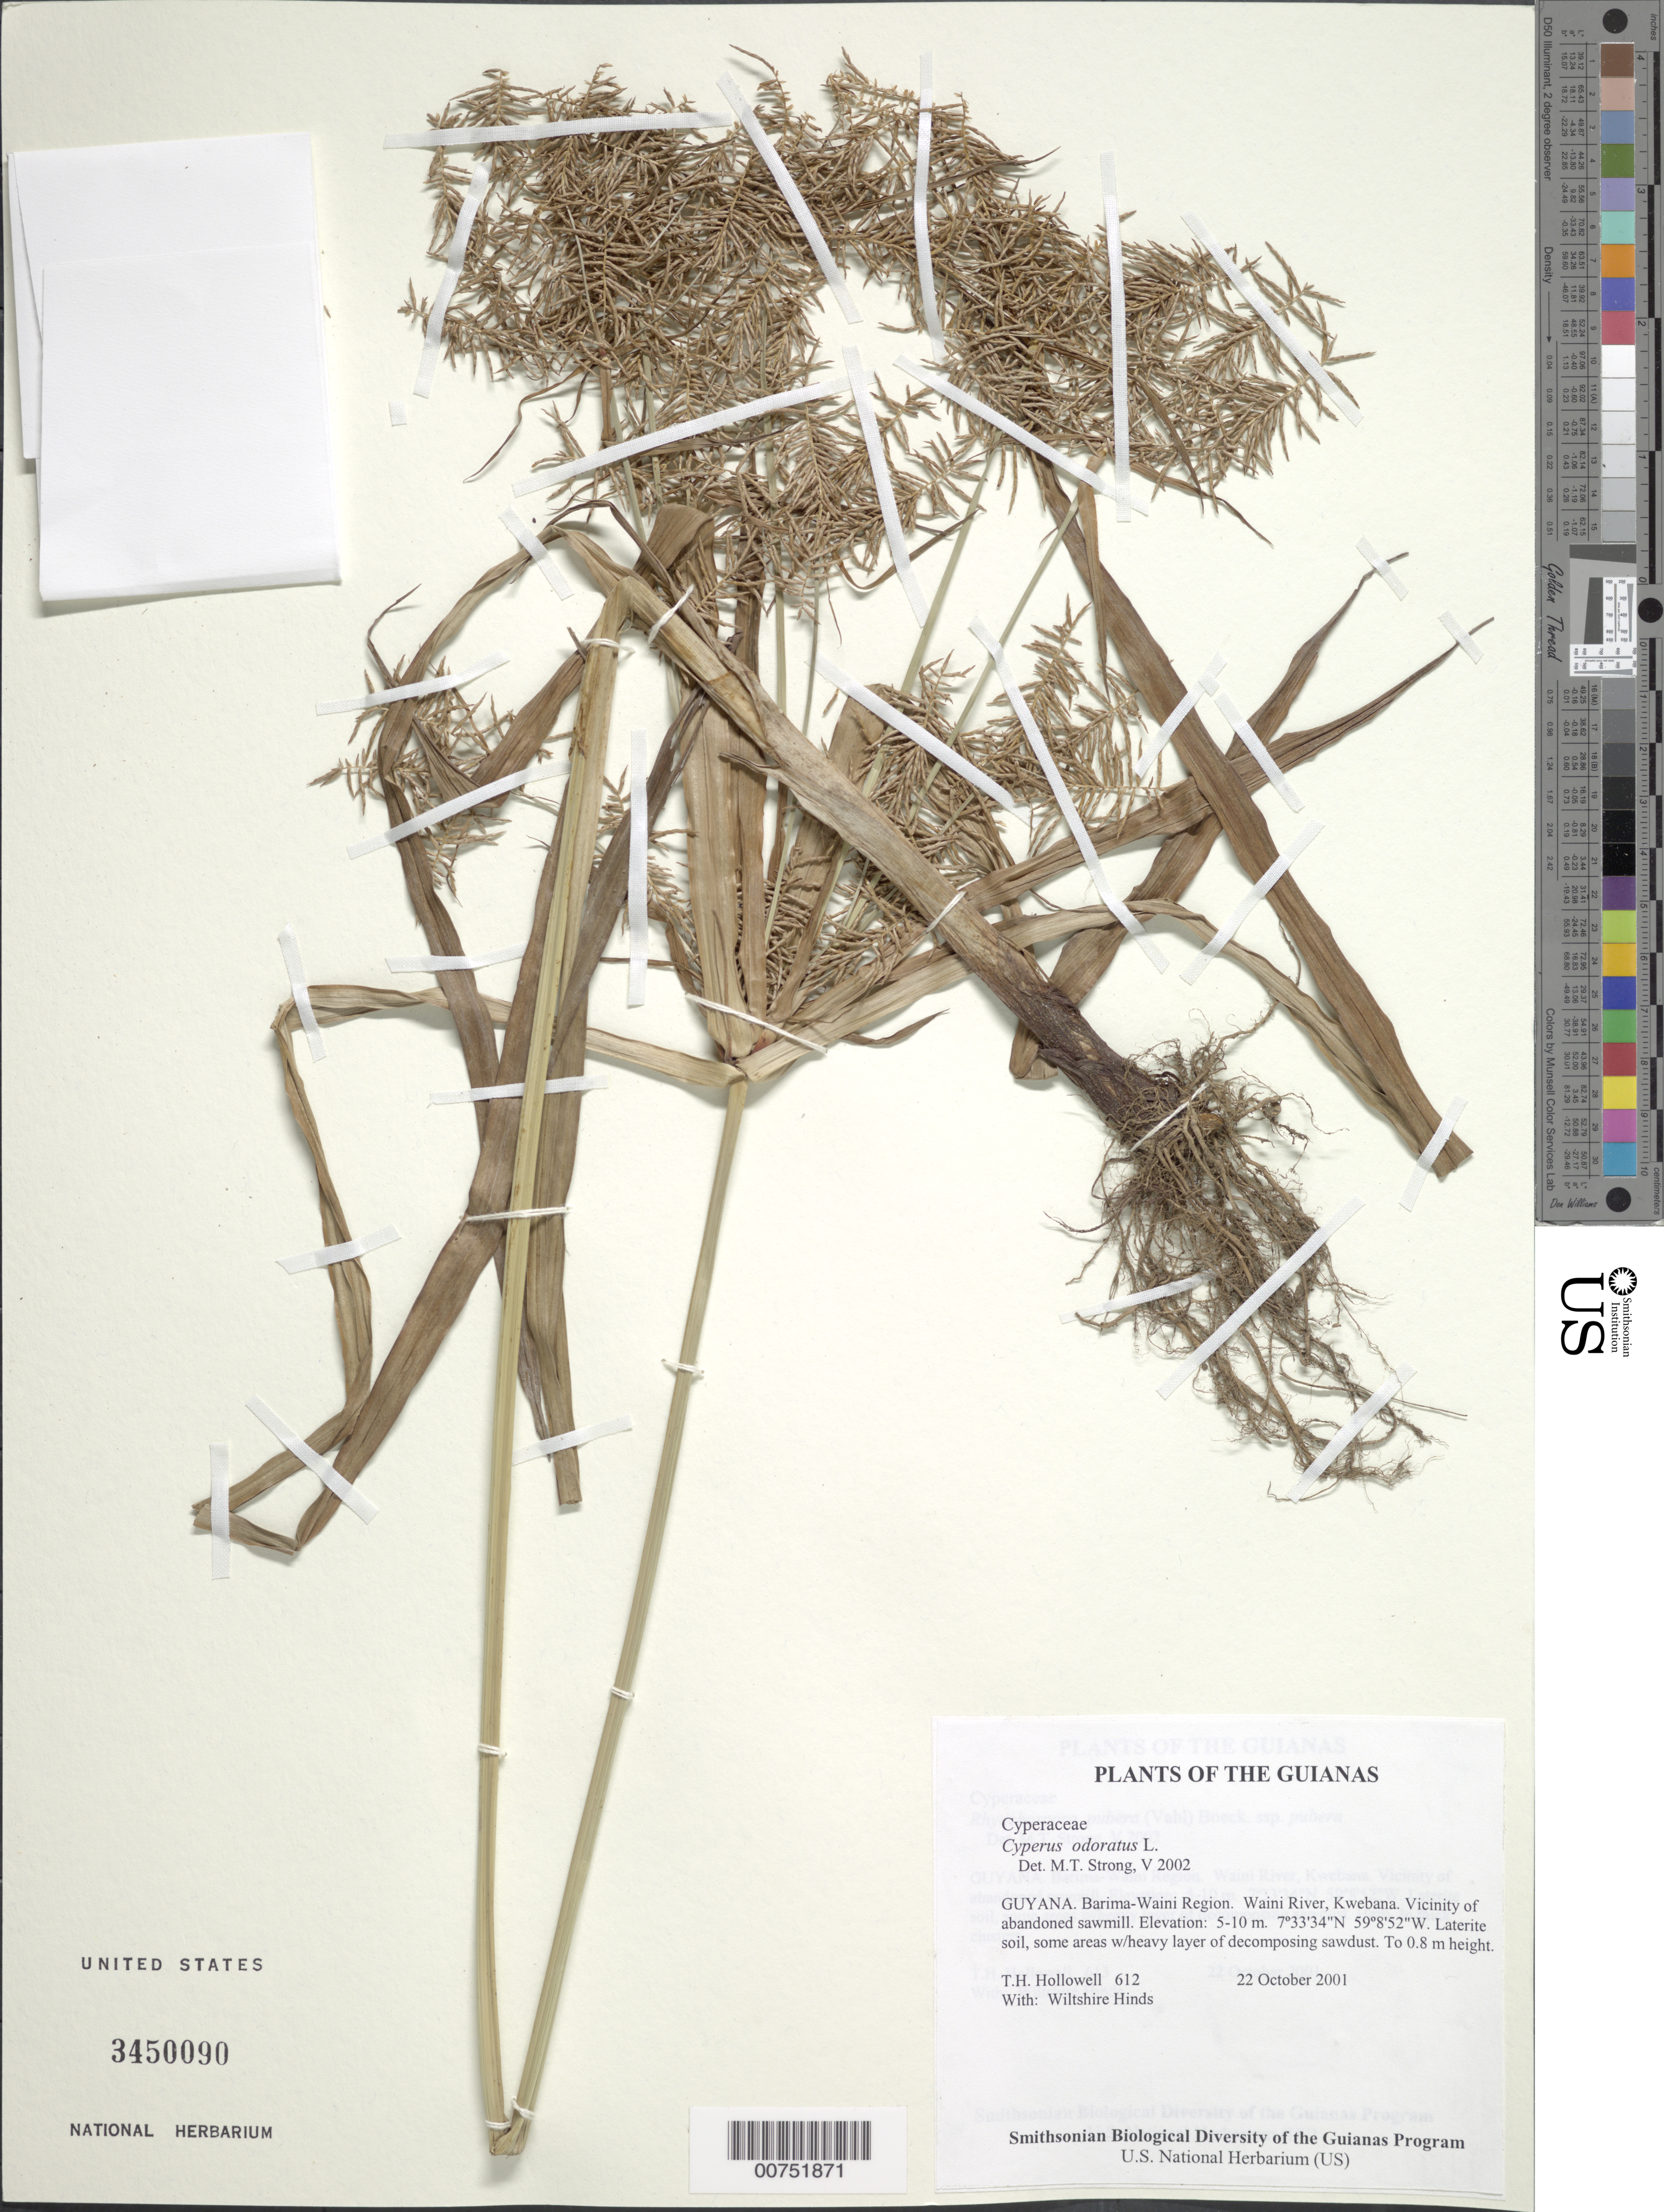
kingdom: Plantae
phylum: Tracheophyta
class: Liliopsida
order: Poales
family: Cyperaceae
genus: Cyperus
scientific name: Cyperus odoratus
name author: L.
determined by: Strong, M. T., (US), Smithsonian Institution - National Museum of Natural History (UNITED STATES)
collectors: T. Hollowell & W. Hinds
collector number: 612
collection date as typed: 22 October 2001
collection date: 2001-10-22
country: Guyana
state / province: Barima-Waini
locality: Waini River, Kwebana. Vicinity of abandoned sawmill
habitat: Laterite soil, some areas w/heavy layer of decomposing sawdust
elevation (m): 5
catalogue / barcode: US 3450090